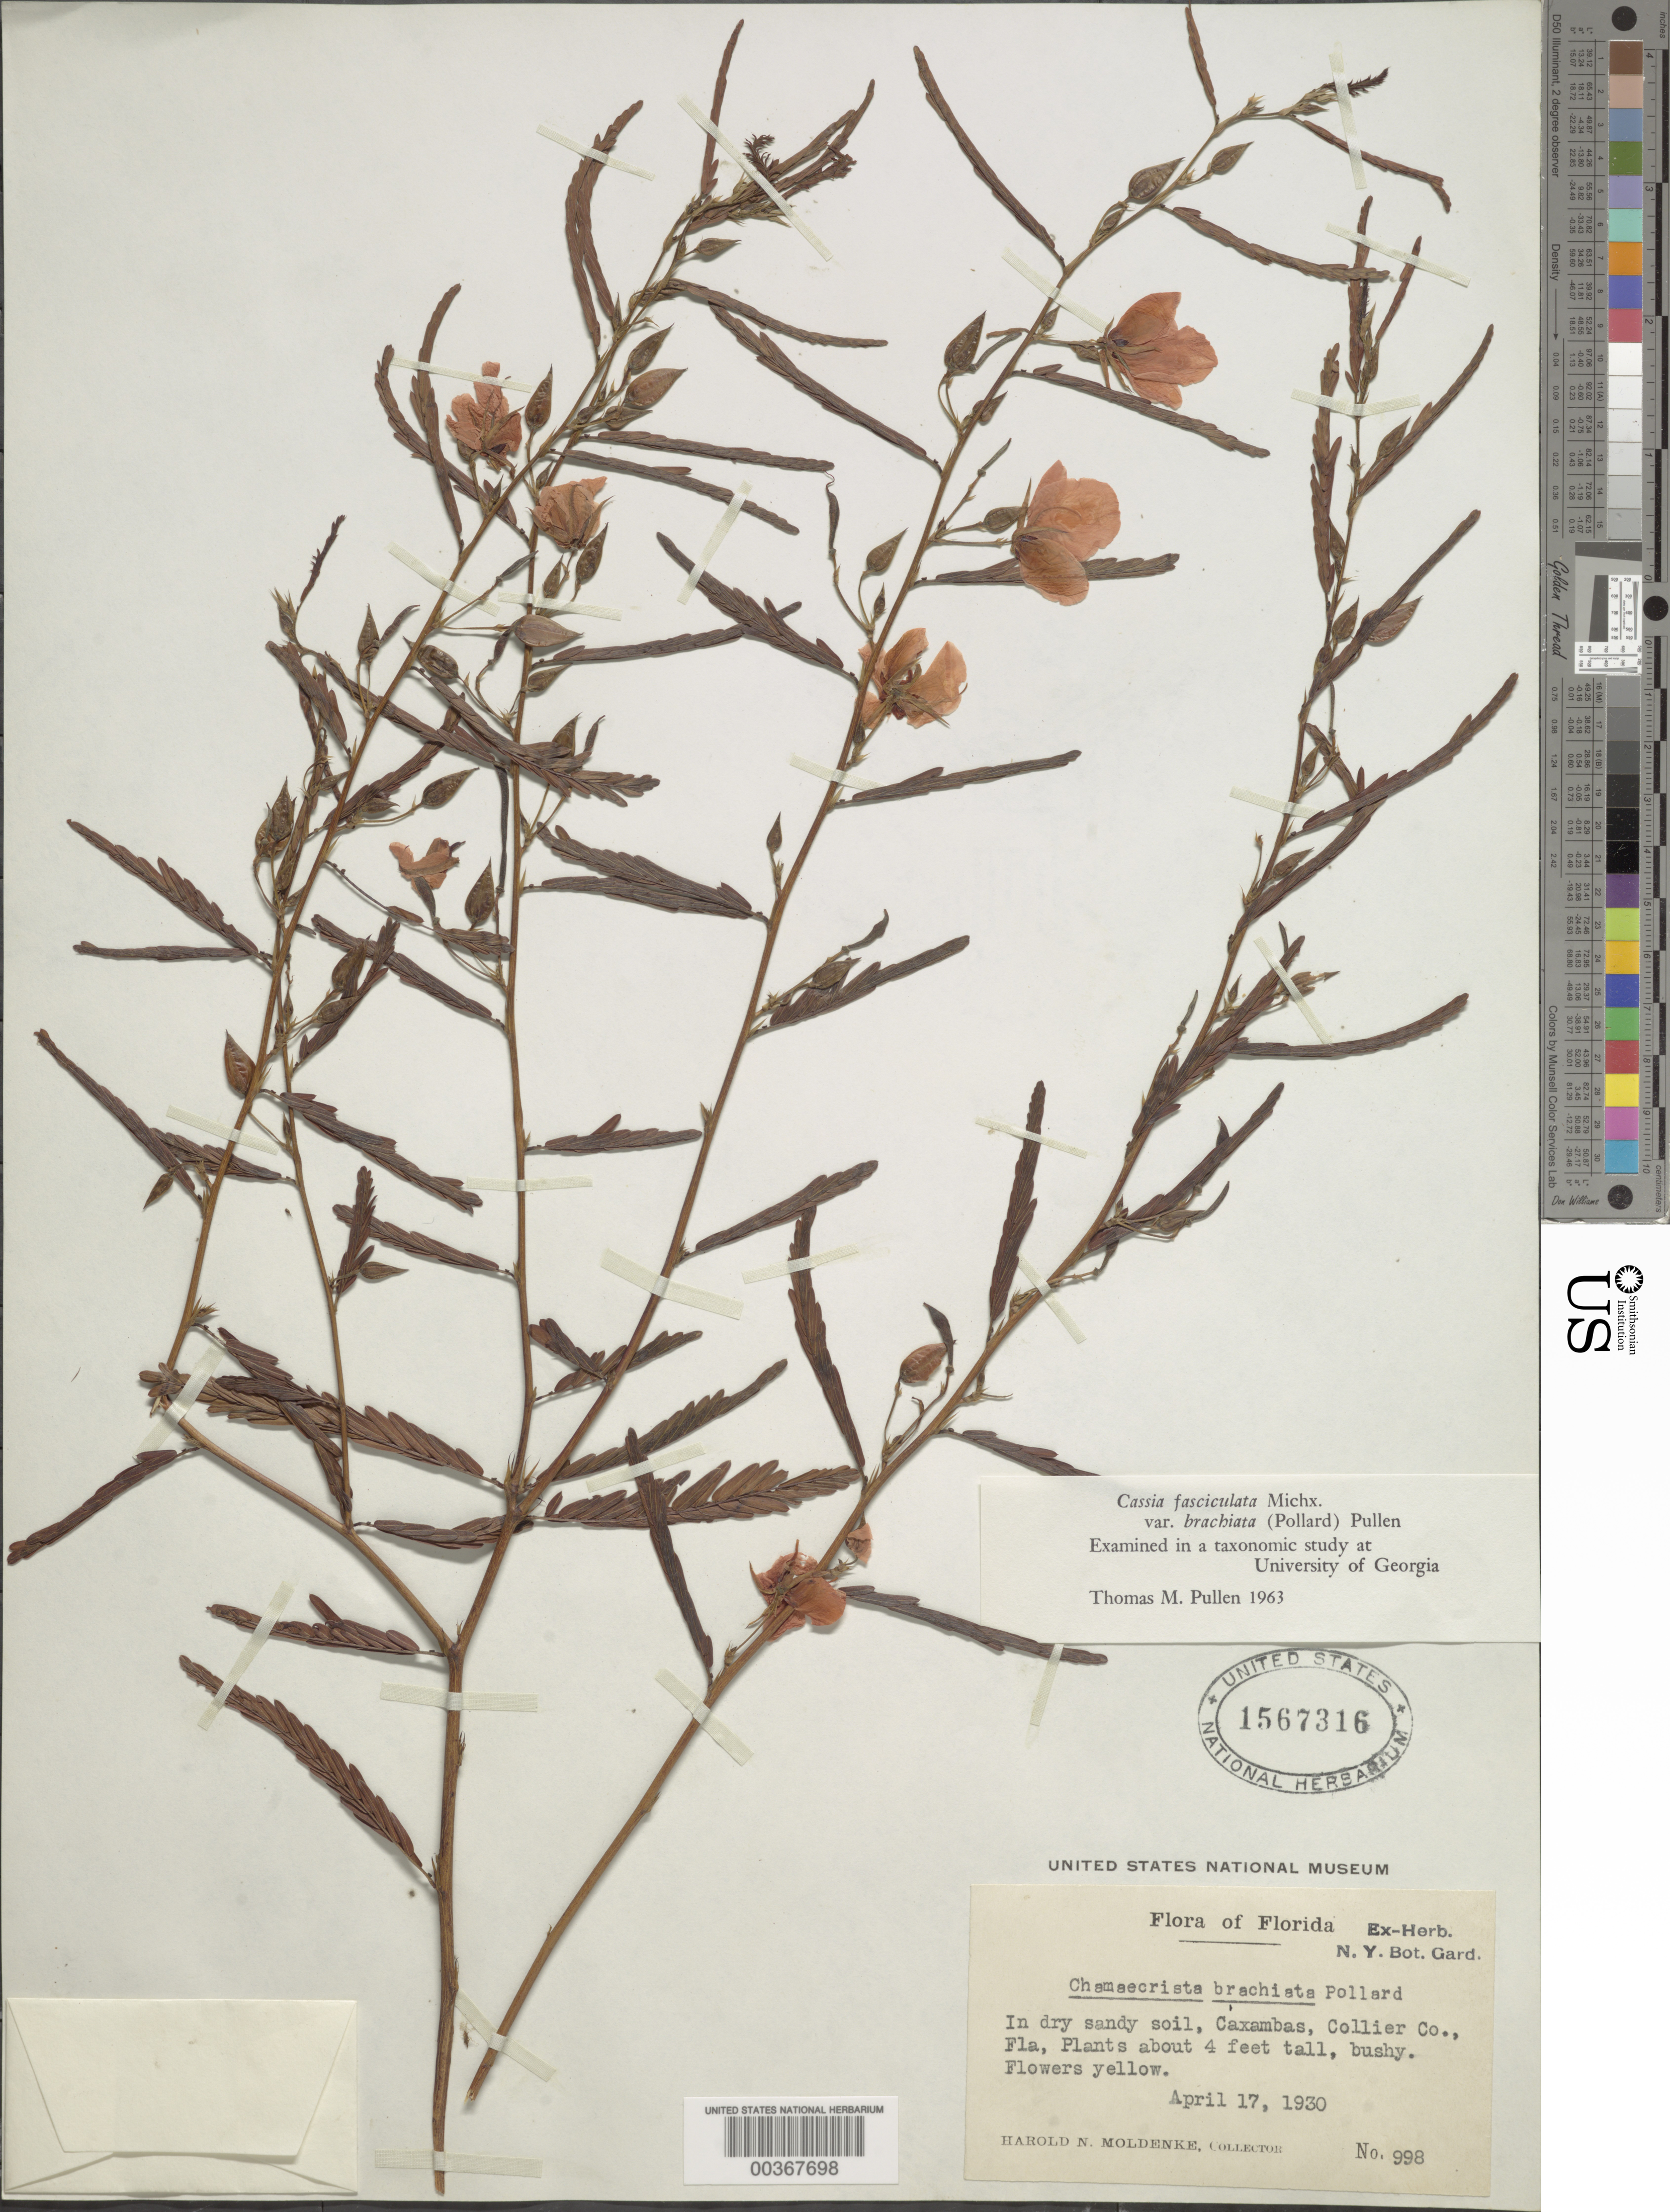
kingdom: Plantae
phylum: Tracheophyta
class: Magnoliopsida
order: Fabales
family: Fabaceae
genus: Chamaecrista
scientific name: Chamaecrista fasciculata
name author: (Michx.) Greene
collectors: H. N. Moldenke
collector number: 998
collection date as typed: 17 Apr 1930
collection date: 1930-04-17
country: United States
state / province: Florida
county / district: Collier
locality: Caxambas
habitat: Dry sandy soil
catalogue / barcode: US 1567316